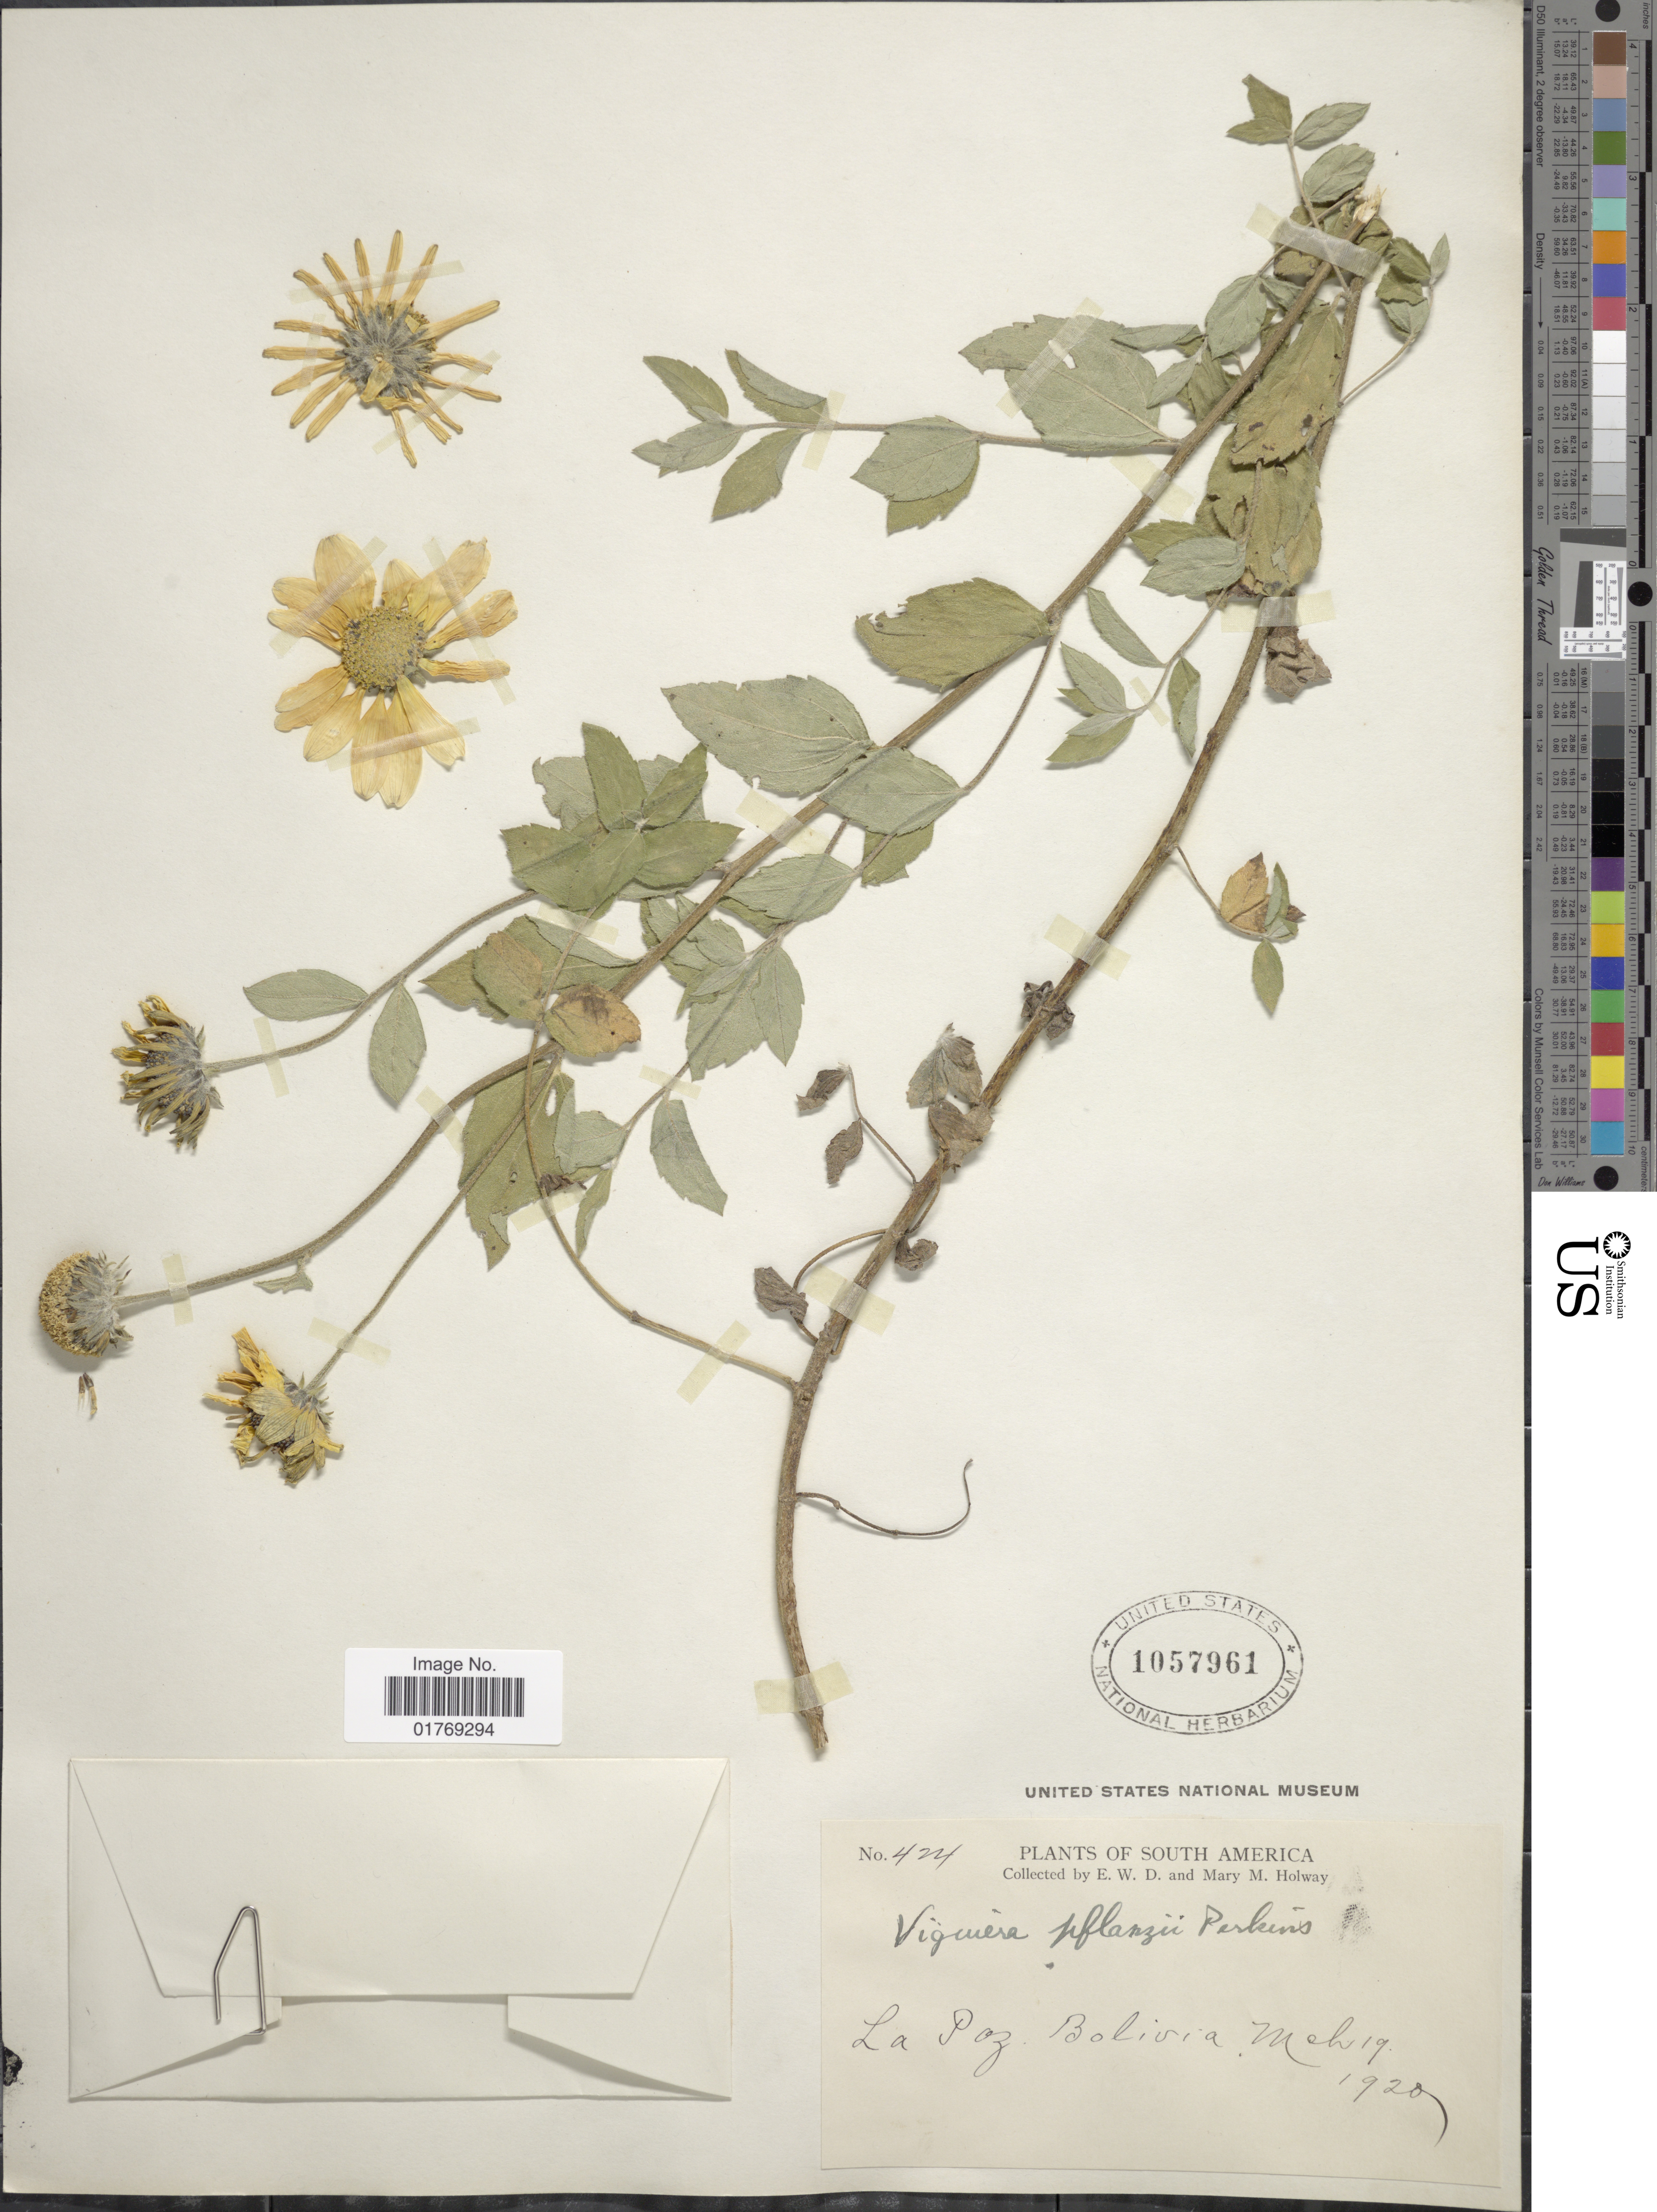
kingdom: Plantae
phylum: Tracheophyta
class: Magnoliopsida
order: Asterales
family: Asteraceae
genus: Viguiera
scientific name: Viguiera sp.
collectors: E. W. D. Holway & M. M. Holway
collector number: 424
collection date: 1920-03-19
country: Bolivia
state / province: La Paz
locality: La Paz, Bolivia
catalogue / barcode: US 1057961